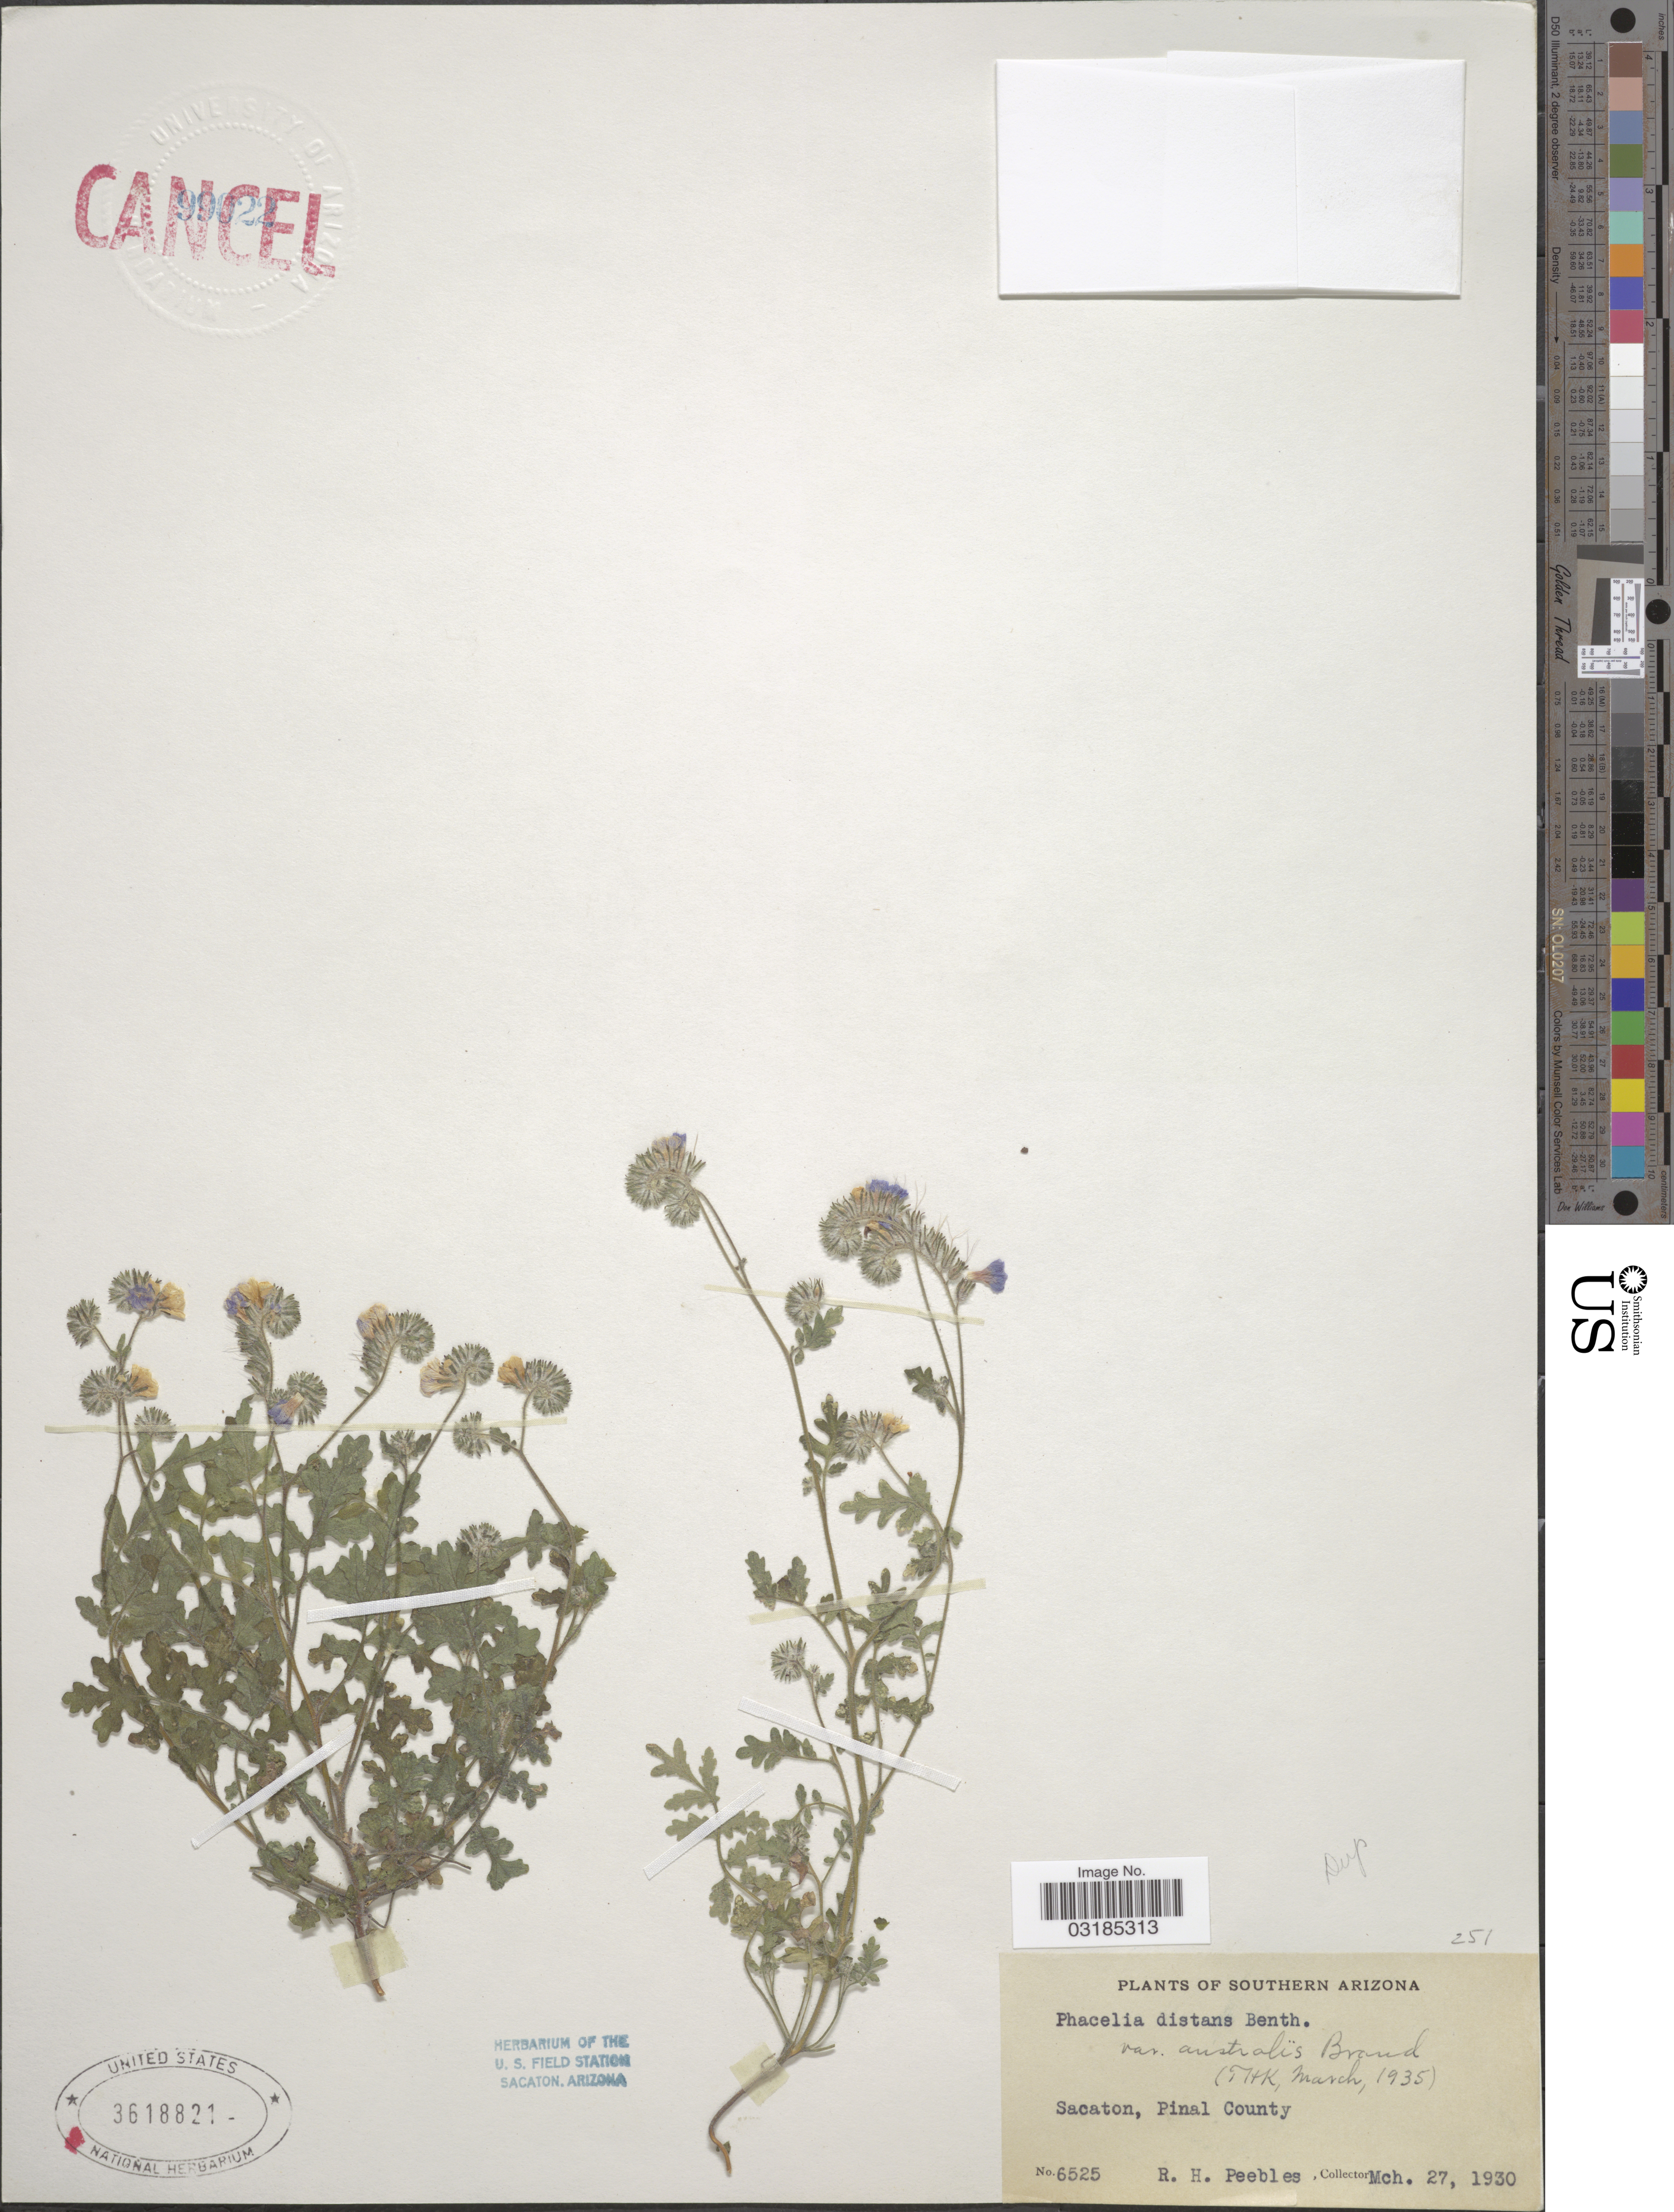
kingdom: Plantae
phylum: Tracheophyta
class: Magnoliopsida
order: Boraginales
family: Hydrophyllaceae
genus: Phacelia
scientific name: Phacelia distans var. australis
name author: Brand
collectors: R. H. Peebles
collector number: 6525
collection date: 1930-03-27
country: United States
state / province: Arizona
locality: Southern Arizona. Sacaton, Pinal County.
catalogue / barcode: US 3618821